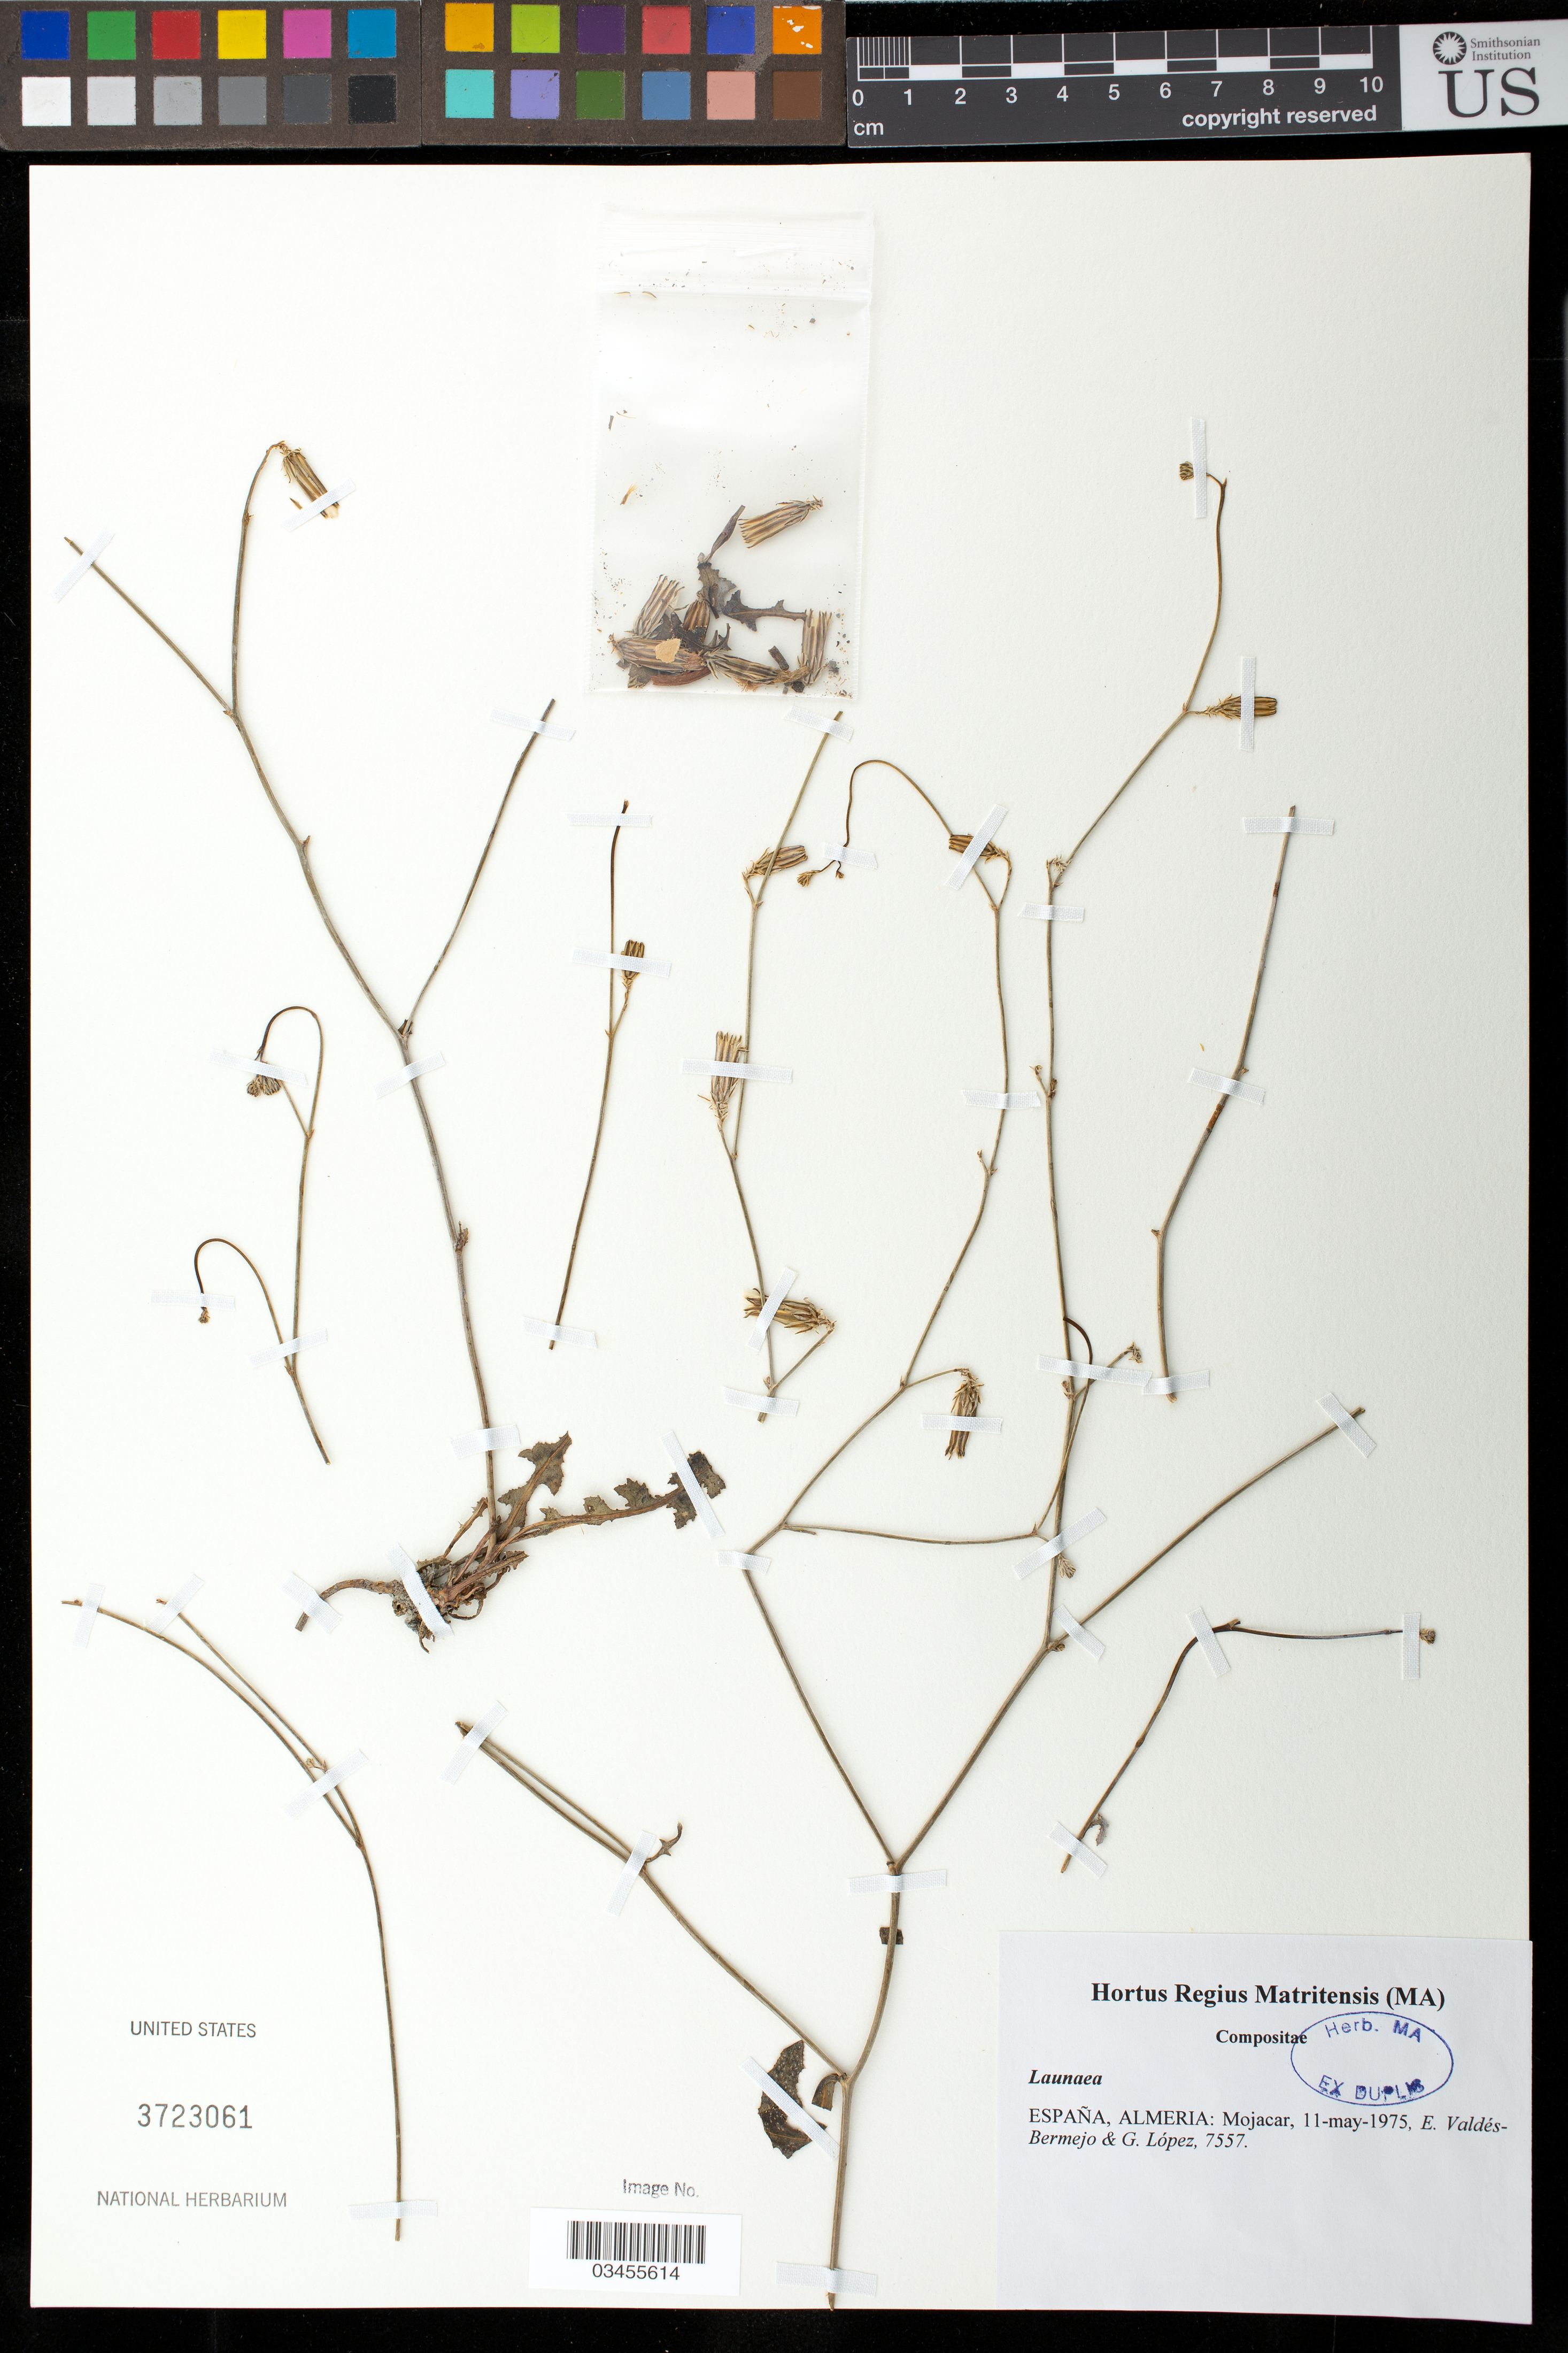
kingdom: Plantae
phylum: Tracheophyta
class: Magnoliopsida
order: Asterales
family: Asteraceae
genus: Launaea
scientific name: Launaea sp.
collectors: E. Valdes-Bermejo & G. López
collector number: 7557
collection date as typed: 11-May-1975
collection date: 1975-05-11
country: Spain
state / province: Andalucia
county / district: Almeria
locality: Mojacar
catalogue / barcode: US 3723061